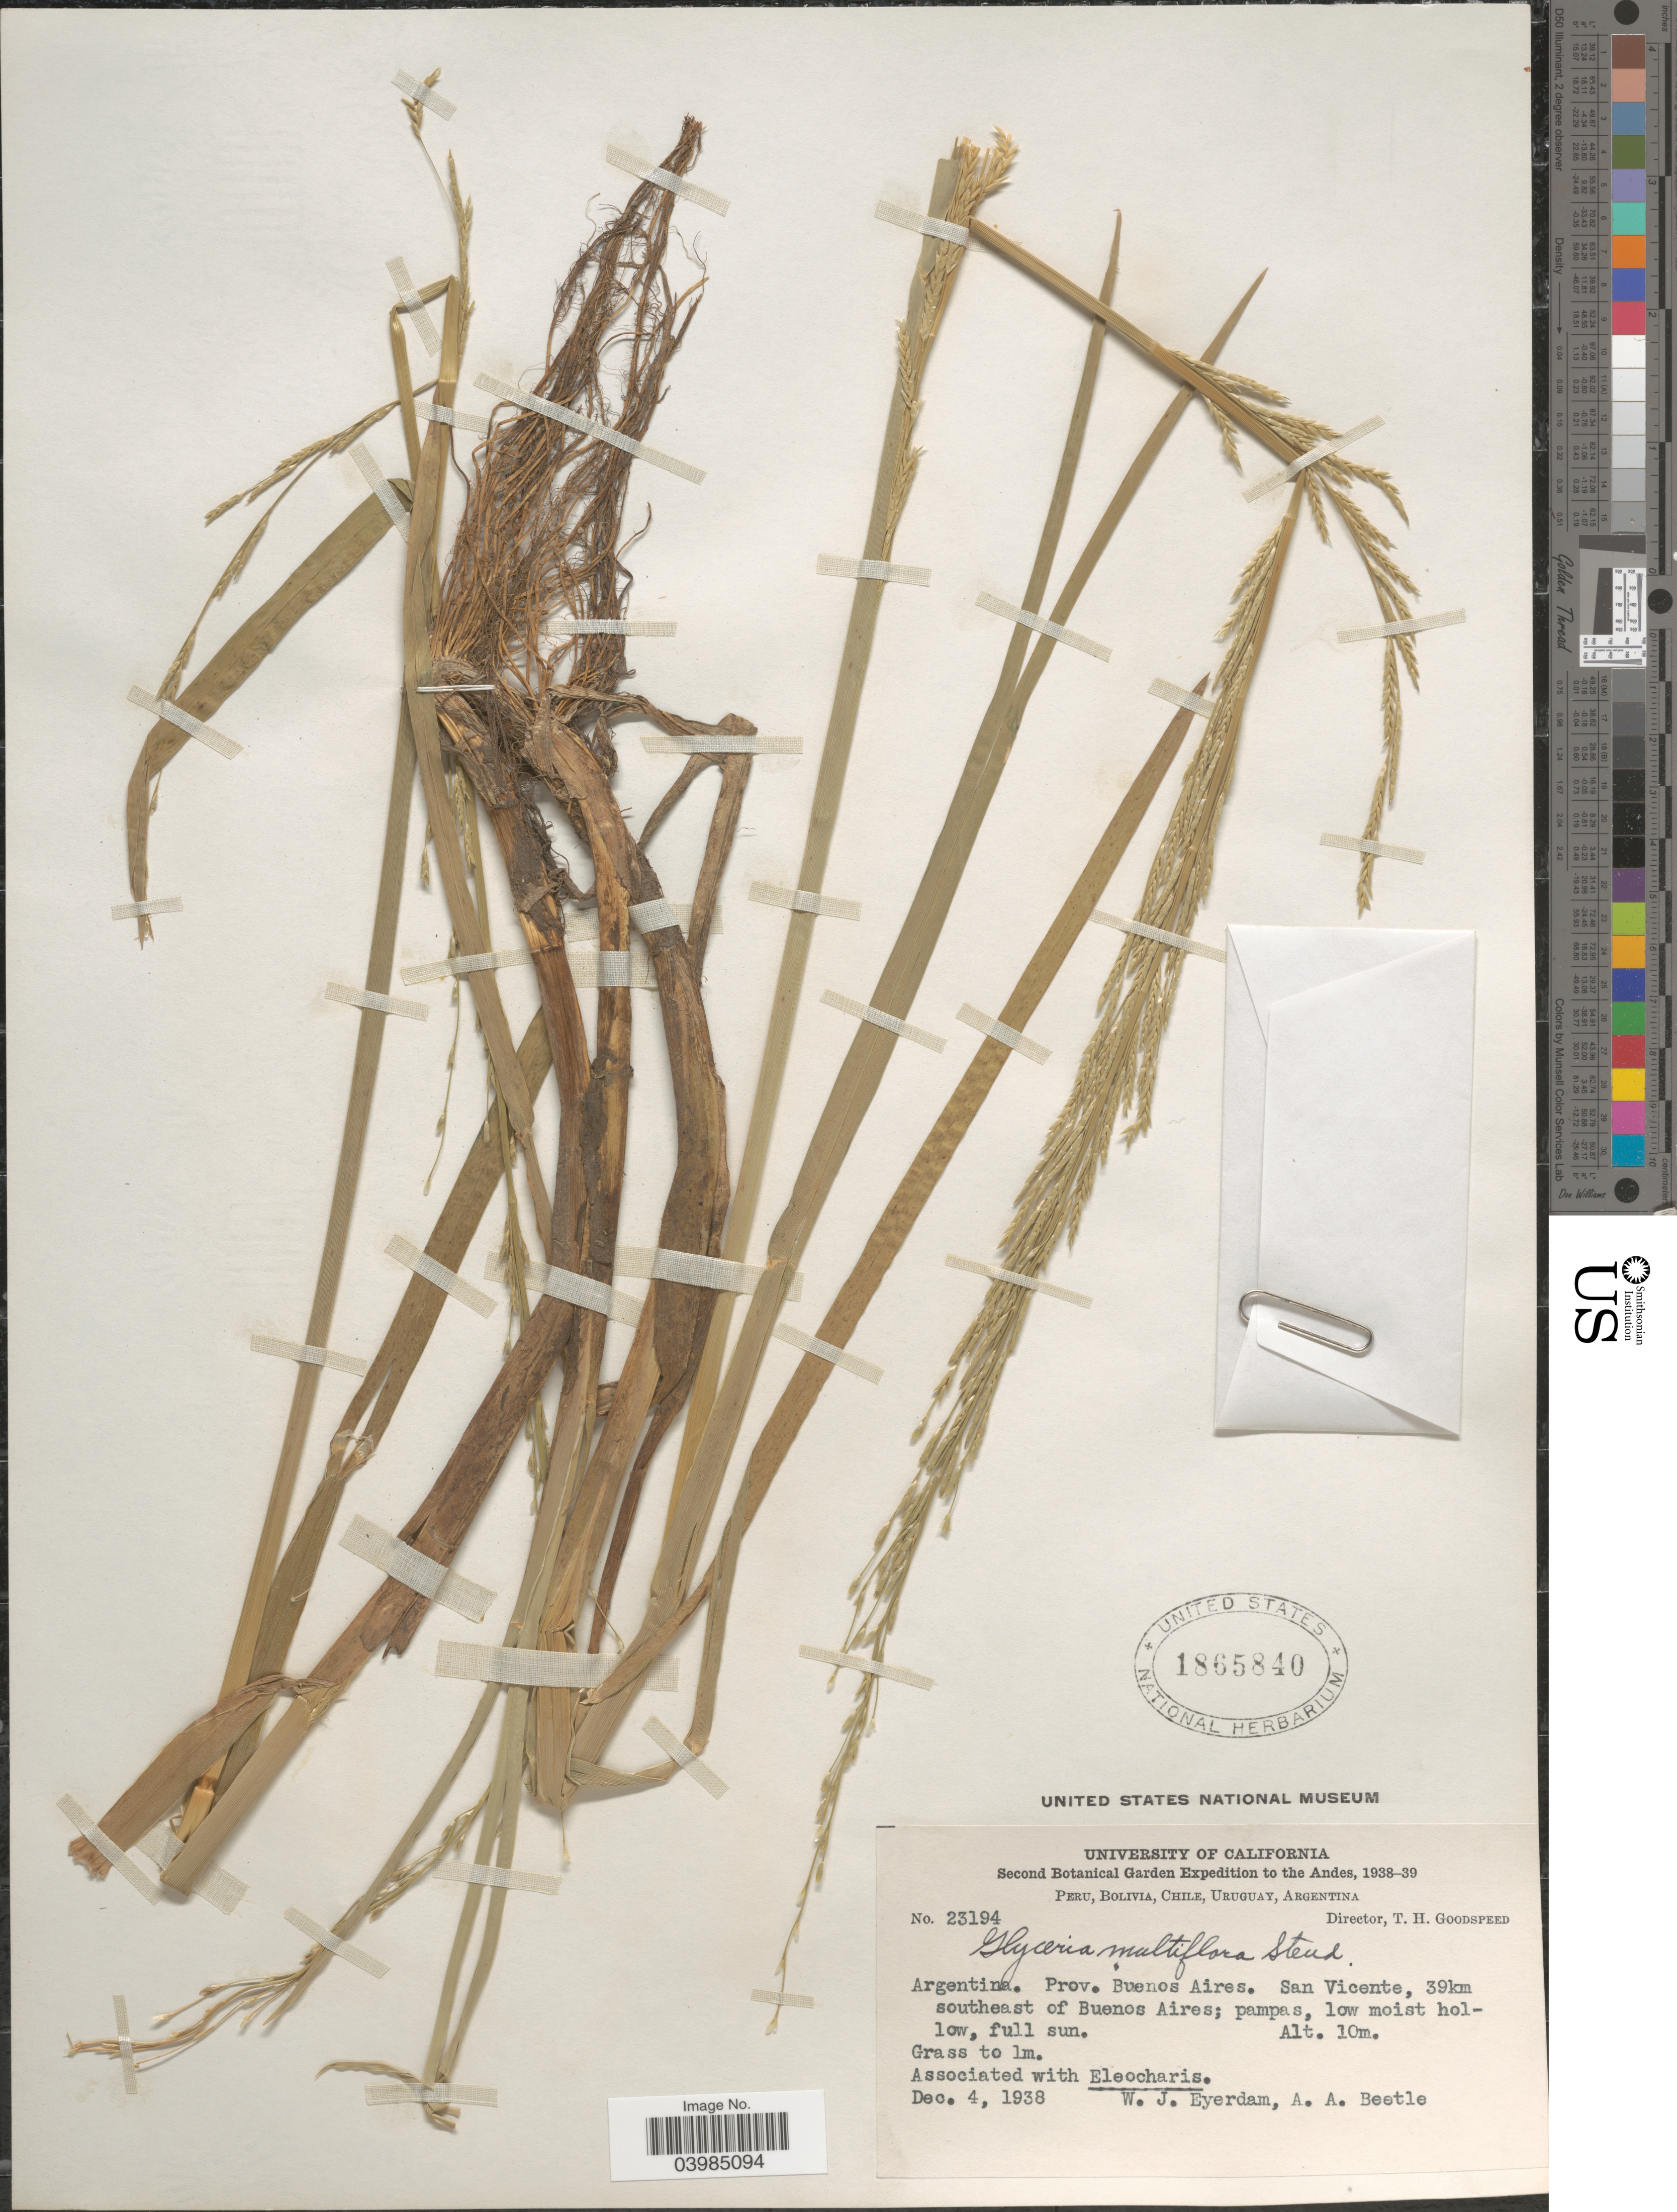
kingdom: Plantae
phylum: Tracheophyta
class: Liliopsida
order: Poales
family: Poaceae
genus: Glyceria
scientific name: Glyceria multiflora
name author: Steud.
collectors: W. J. Eyerdam & A. A. Beetle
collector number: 23194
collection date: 1938-12-04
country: Argentina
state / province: Buenos Aires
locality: To the Andes. San Vicente, 39km southeast of Buenos Aires; pampas.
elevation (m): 10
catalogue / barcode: US 1865840